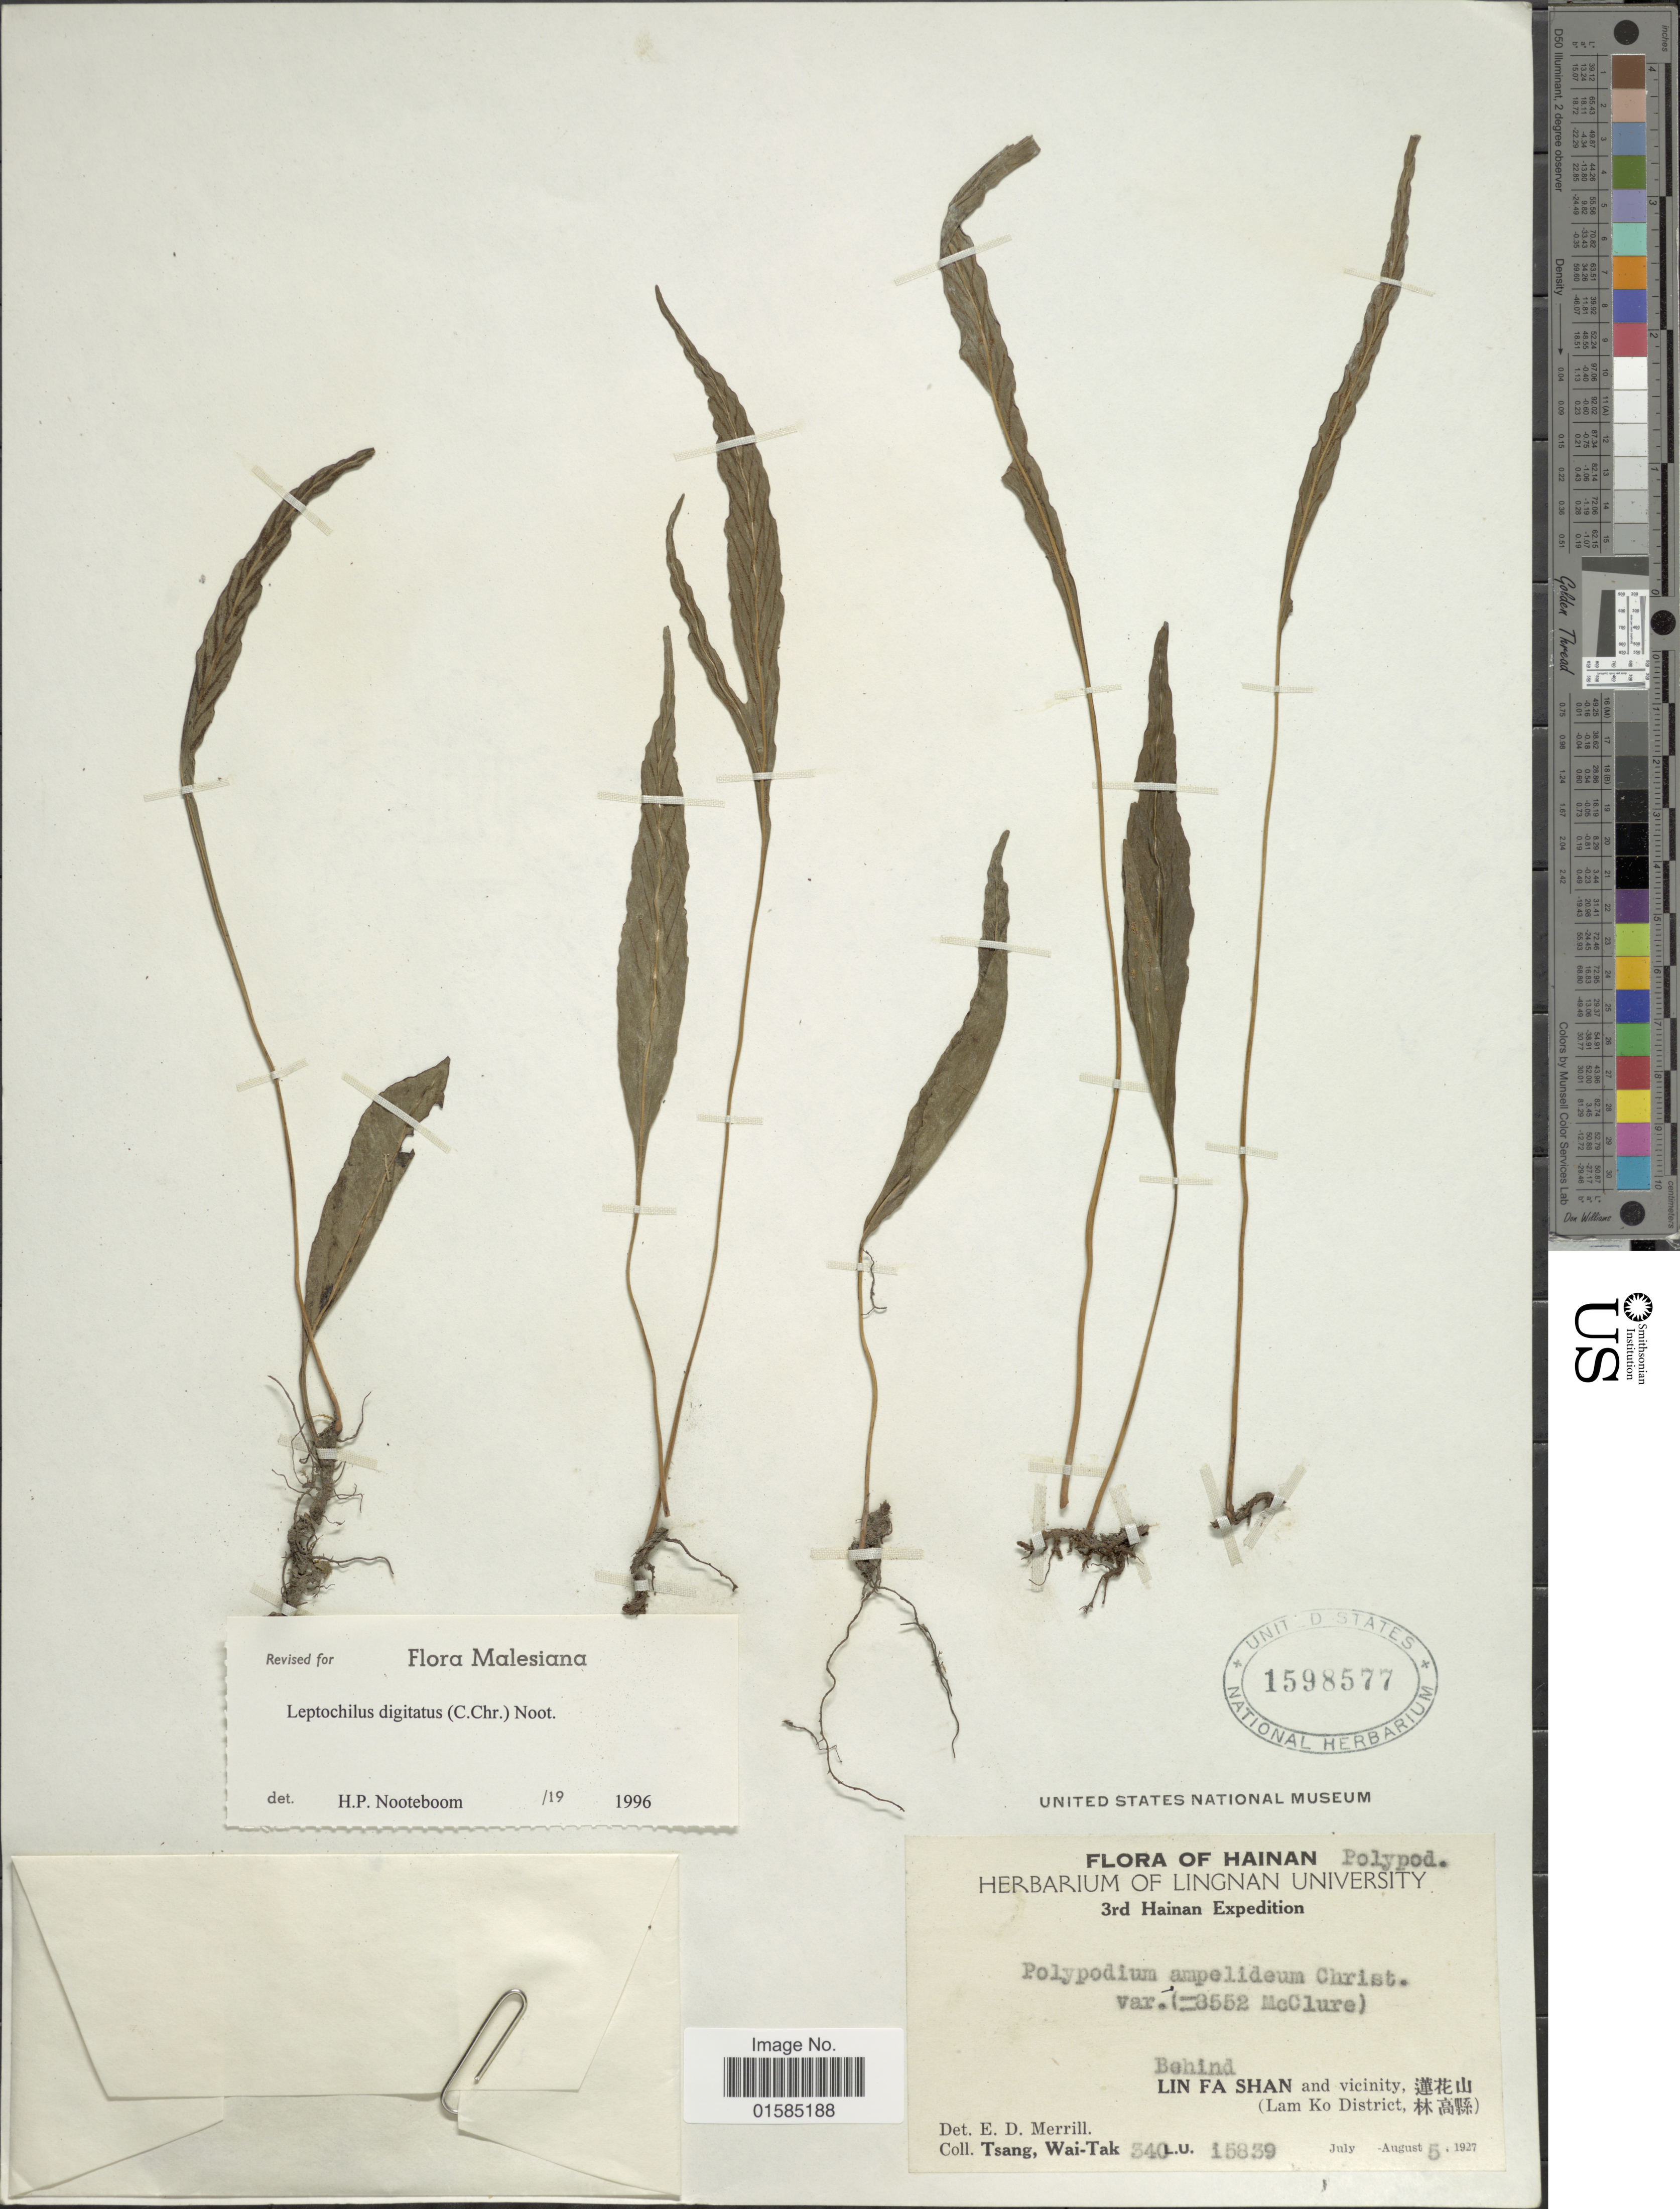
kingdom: Plantae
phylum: Tracheophyta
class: Polypodiopsida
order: Polypodiales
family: Polypodiaceae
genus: Leptochilus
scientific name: Leptochilus digitatus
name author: (Baker) Noot.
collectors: W. T. Tsang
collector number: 340/15839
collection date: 1927-08-05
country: China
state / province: Hainan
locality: Hainan, Lin Fa Shan and vicinity (Lam Ko District)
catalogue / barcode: US 1598577